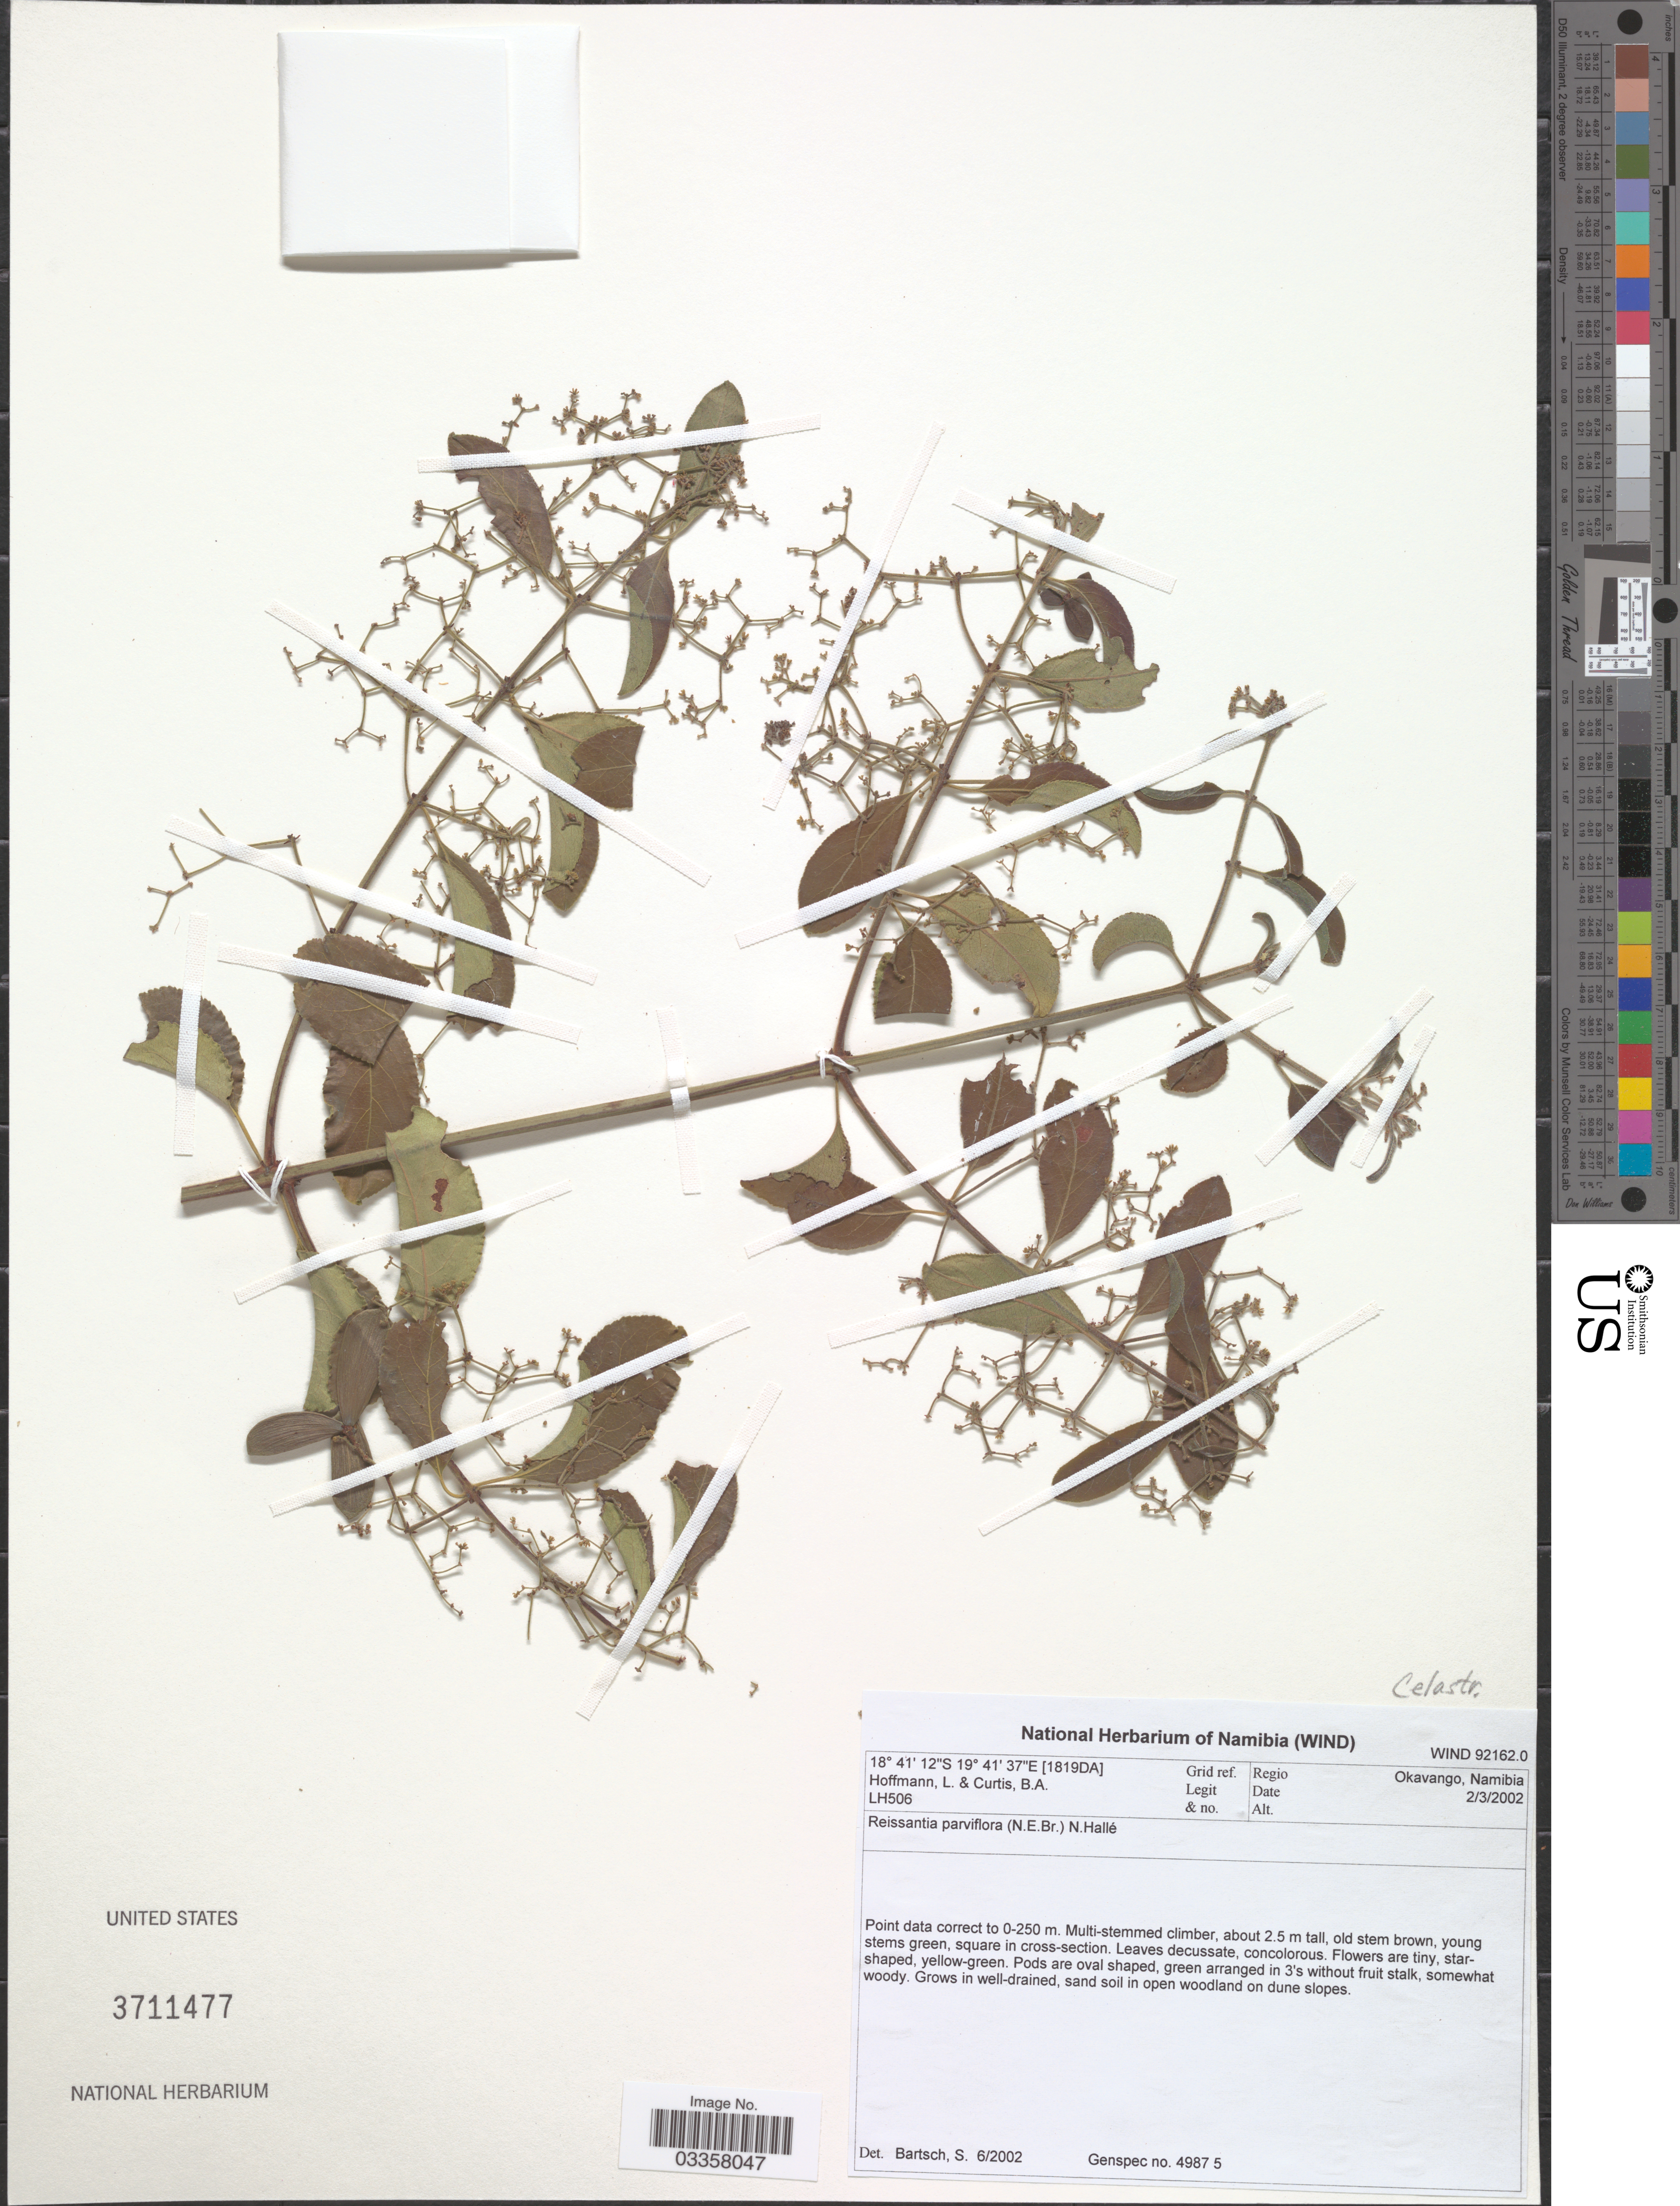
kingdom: Plantae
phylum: Tracheophyta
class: Magnoliopsida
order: Celastrales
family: Celastraceae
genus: Reissantia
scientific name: Reissantia parviflora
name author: (N.E. Br.) N. Hallé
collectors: L. Hoffmann & B. A. Curtis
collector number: LH506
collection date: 2002-03-02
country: Namibia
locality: Grid Ref. [1819DA], Regio Okavango, Namibia.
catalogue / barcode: US 3711477